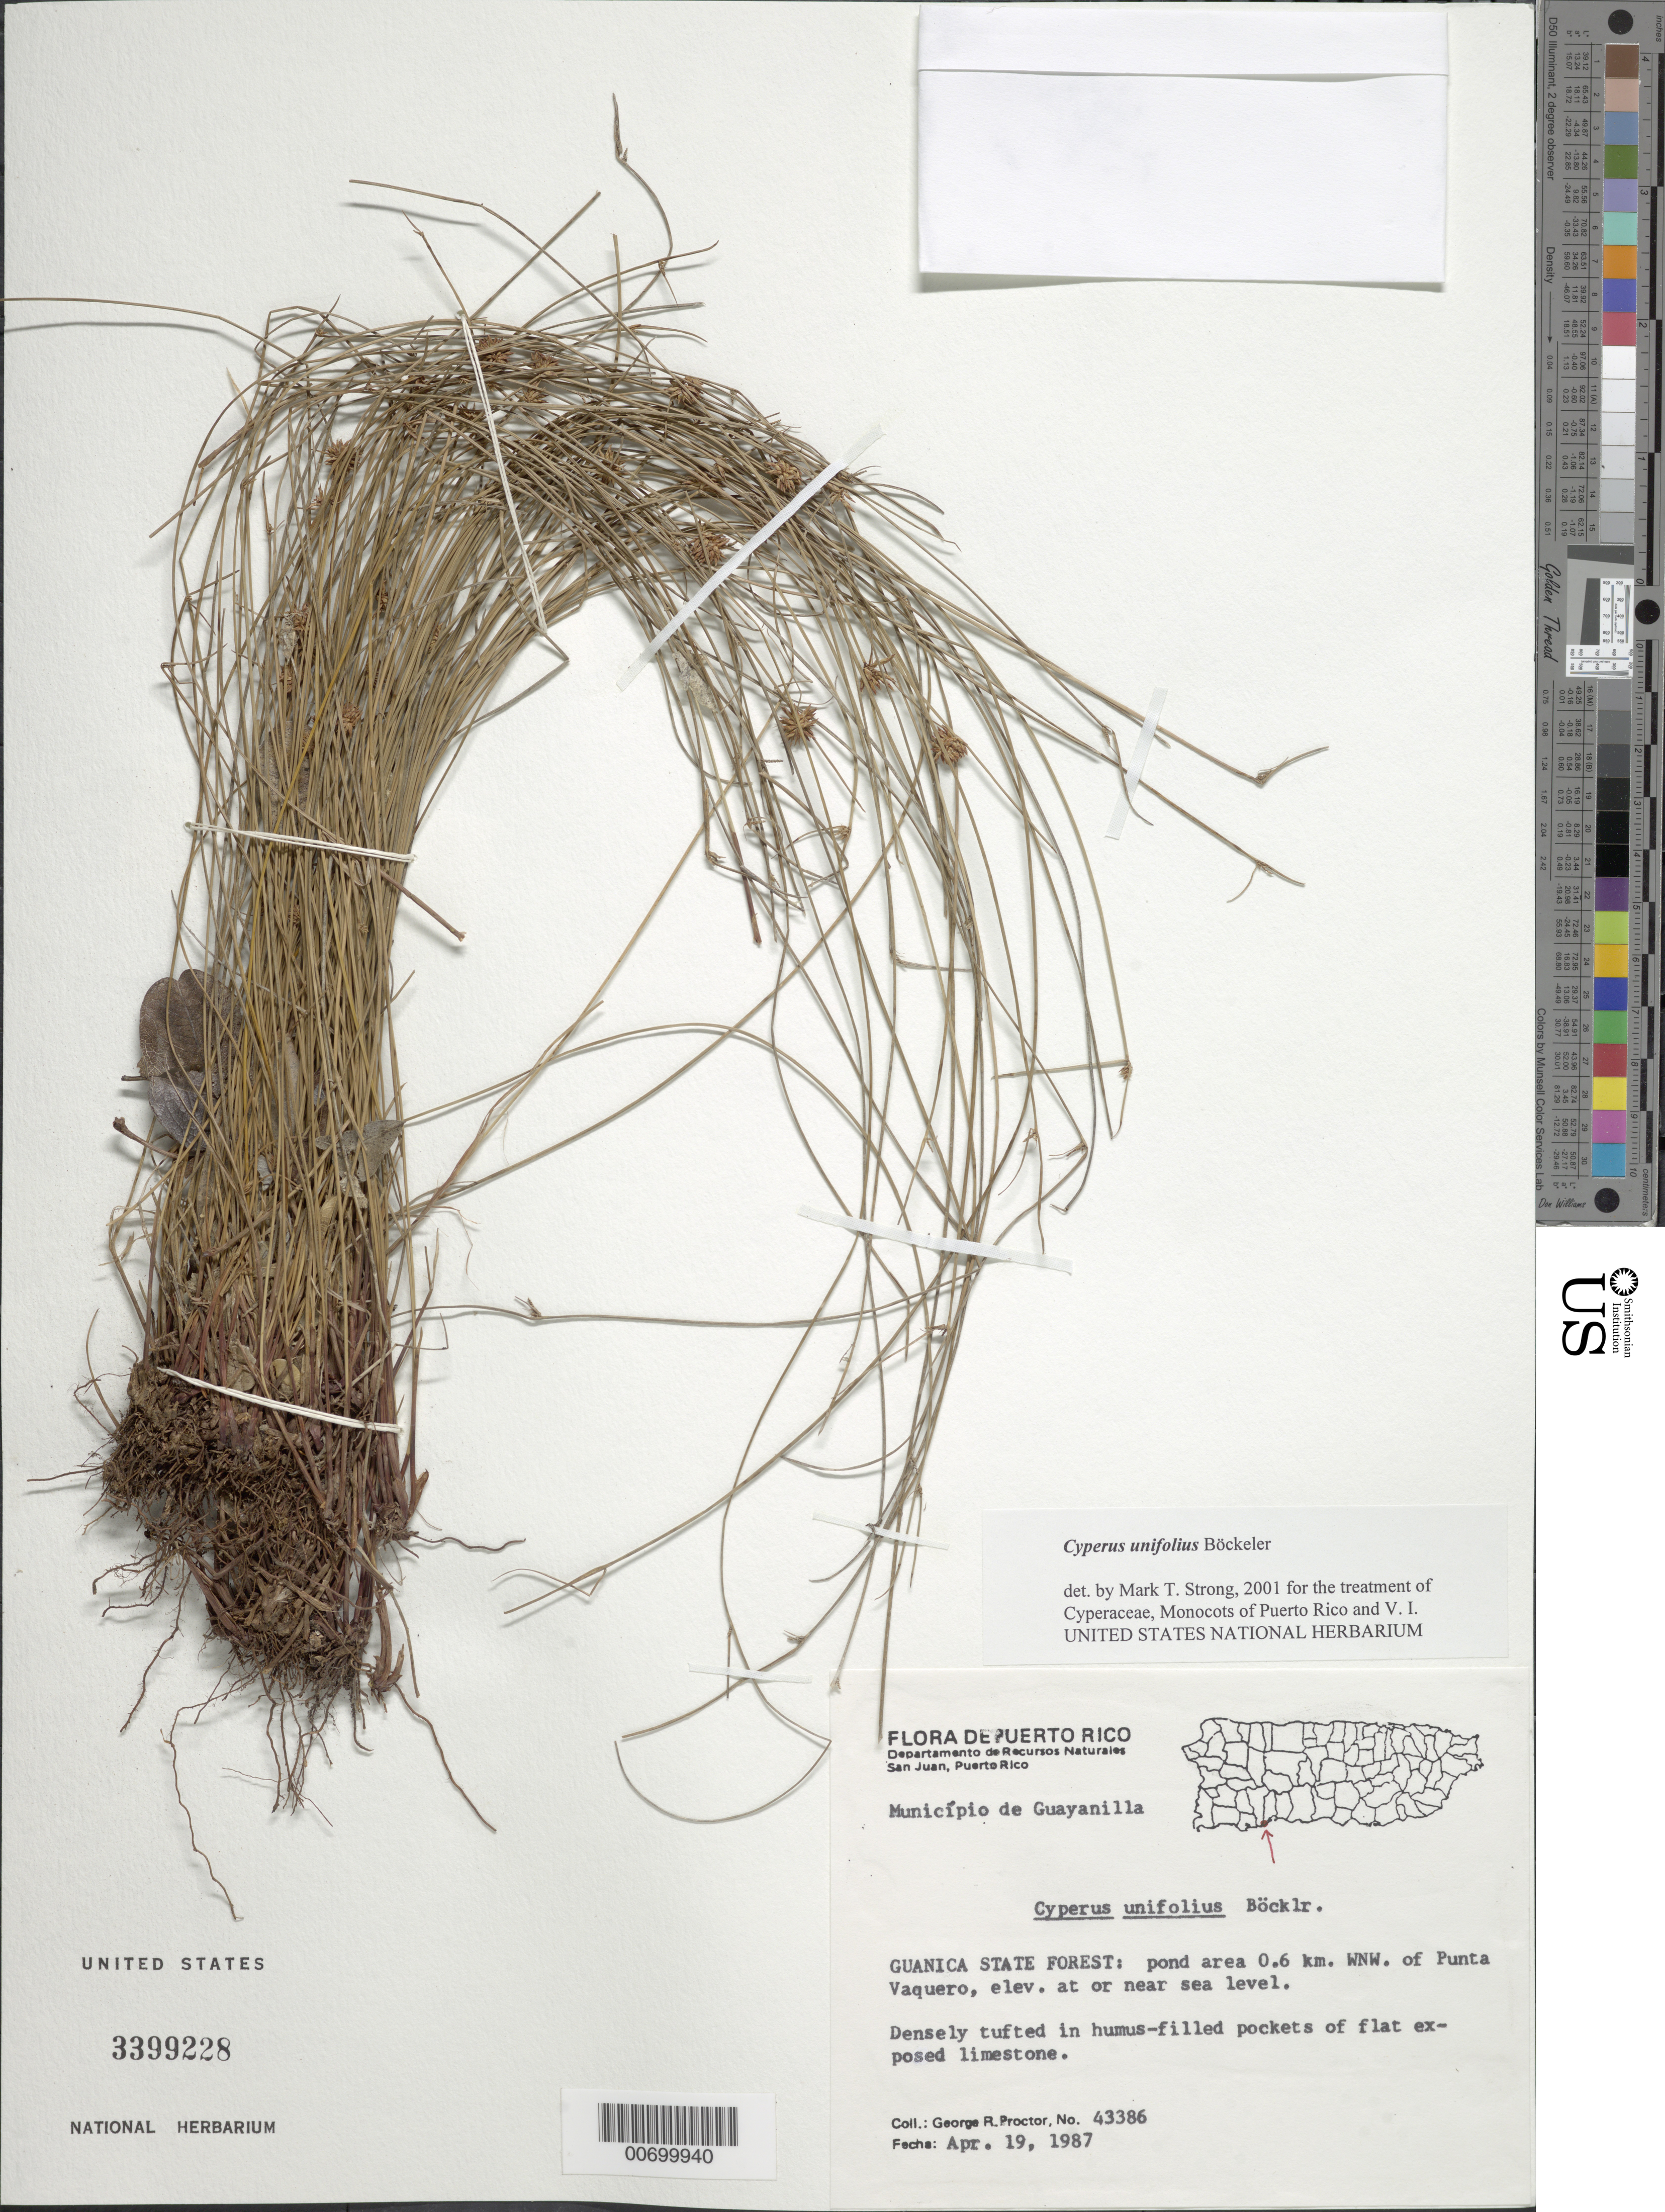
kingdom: Plantae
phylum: Tracheophyta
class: Liliopsida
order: Poales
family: Cyperaceae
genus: Cyperus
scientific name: Cyperus unifolius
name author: Boeckeler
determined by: Strong, M. T., (US), Smithsonian Institution - National Museum of Natural History (UNITED STATES)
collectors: G. R. Proctor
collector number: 43386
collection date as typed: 19 Apr 1987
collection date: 1987-04-19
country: Puerto Rico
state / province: Guayanilla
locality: Guayanilla: Guanica State Forest, pond area, 0.6 km WNW of Punta Vaquero.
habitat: In humus-filled pockets of flat exposed limestone.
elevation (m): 0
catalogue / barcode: US 3399228